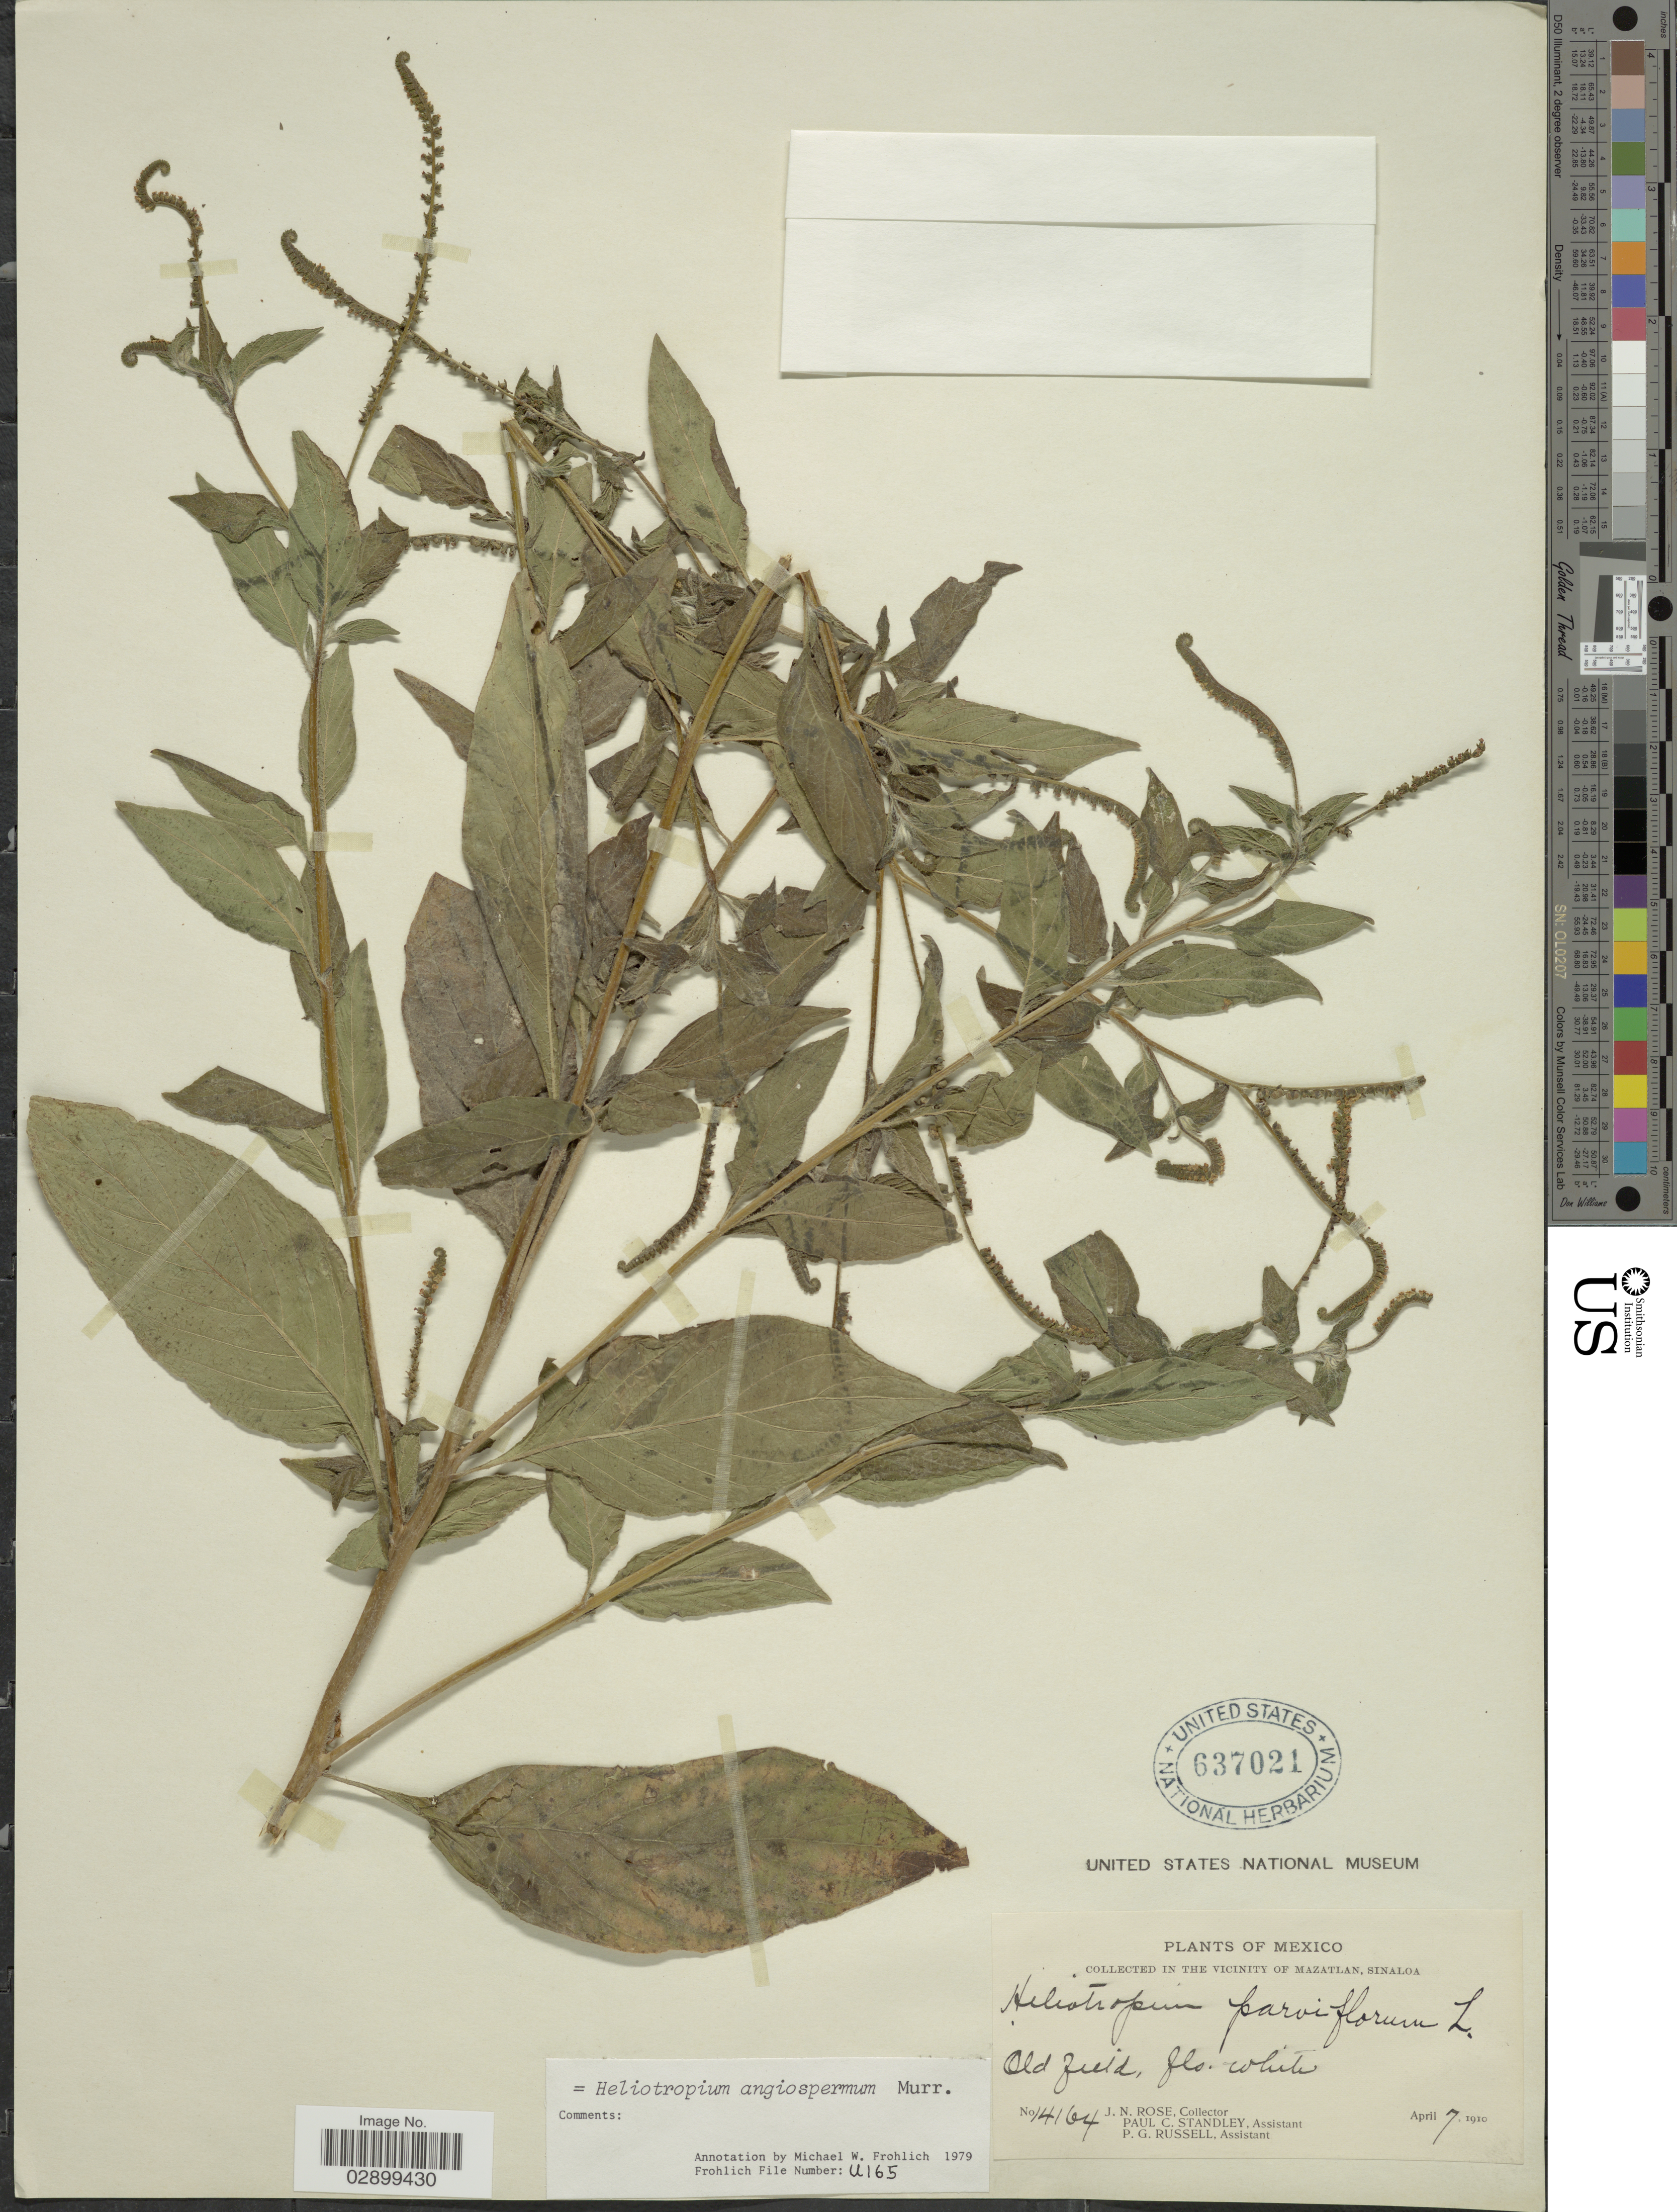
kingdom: Plantae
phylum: Tracheophyta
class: Magnoliopsida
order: Boraginales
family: Heliotropiaceae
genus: Heliotropium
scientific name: Heliotropium angiospermum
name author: Murray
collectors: J. N. Rose, P. C. Standley & P. G. Russell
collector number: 14164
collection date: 1910-04-07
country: Mexico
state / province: Sinaloa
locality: In the Vicinity of Mazatlan. Old field.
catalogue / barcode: US 637021